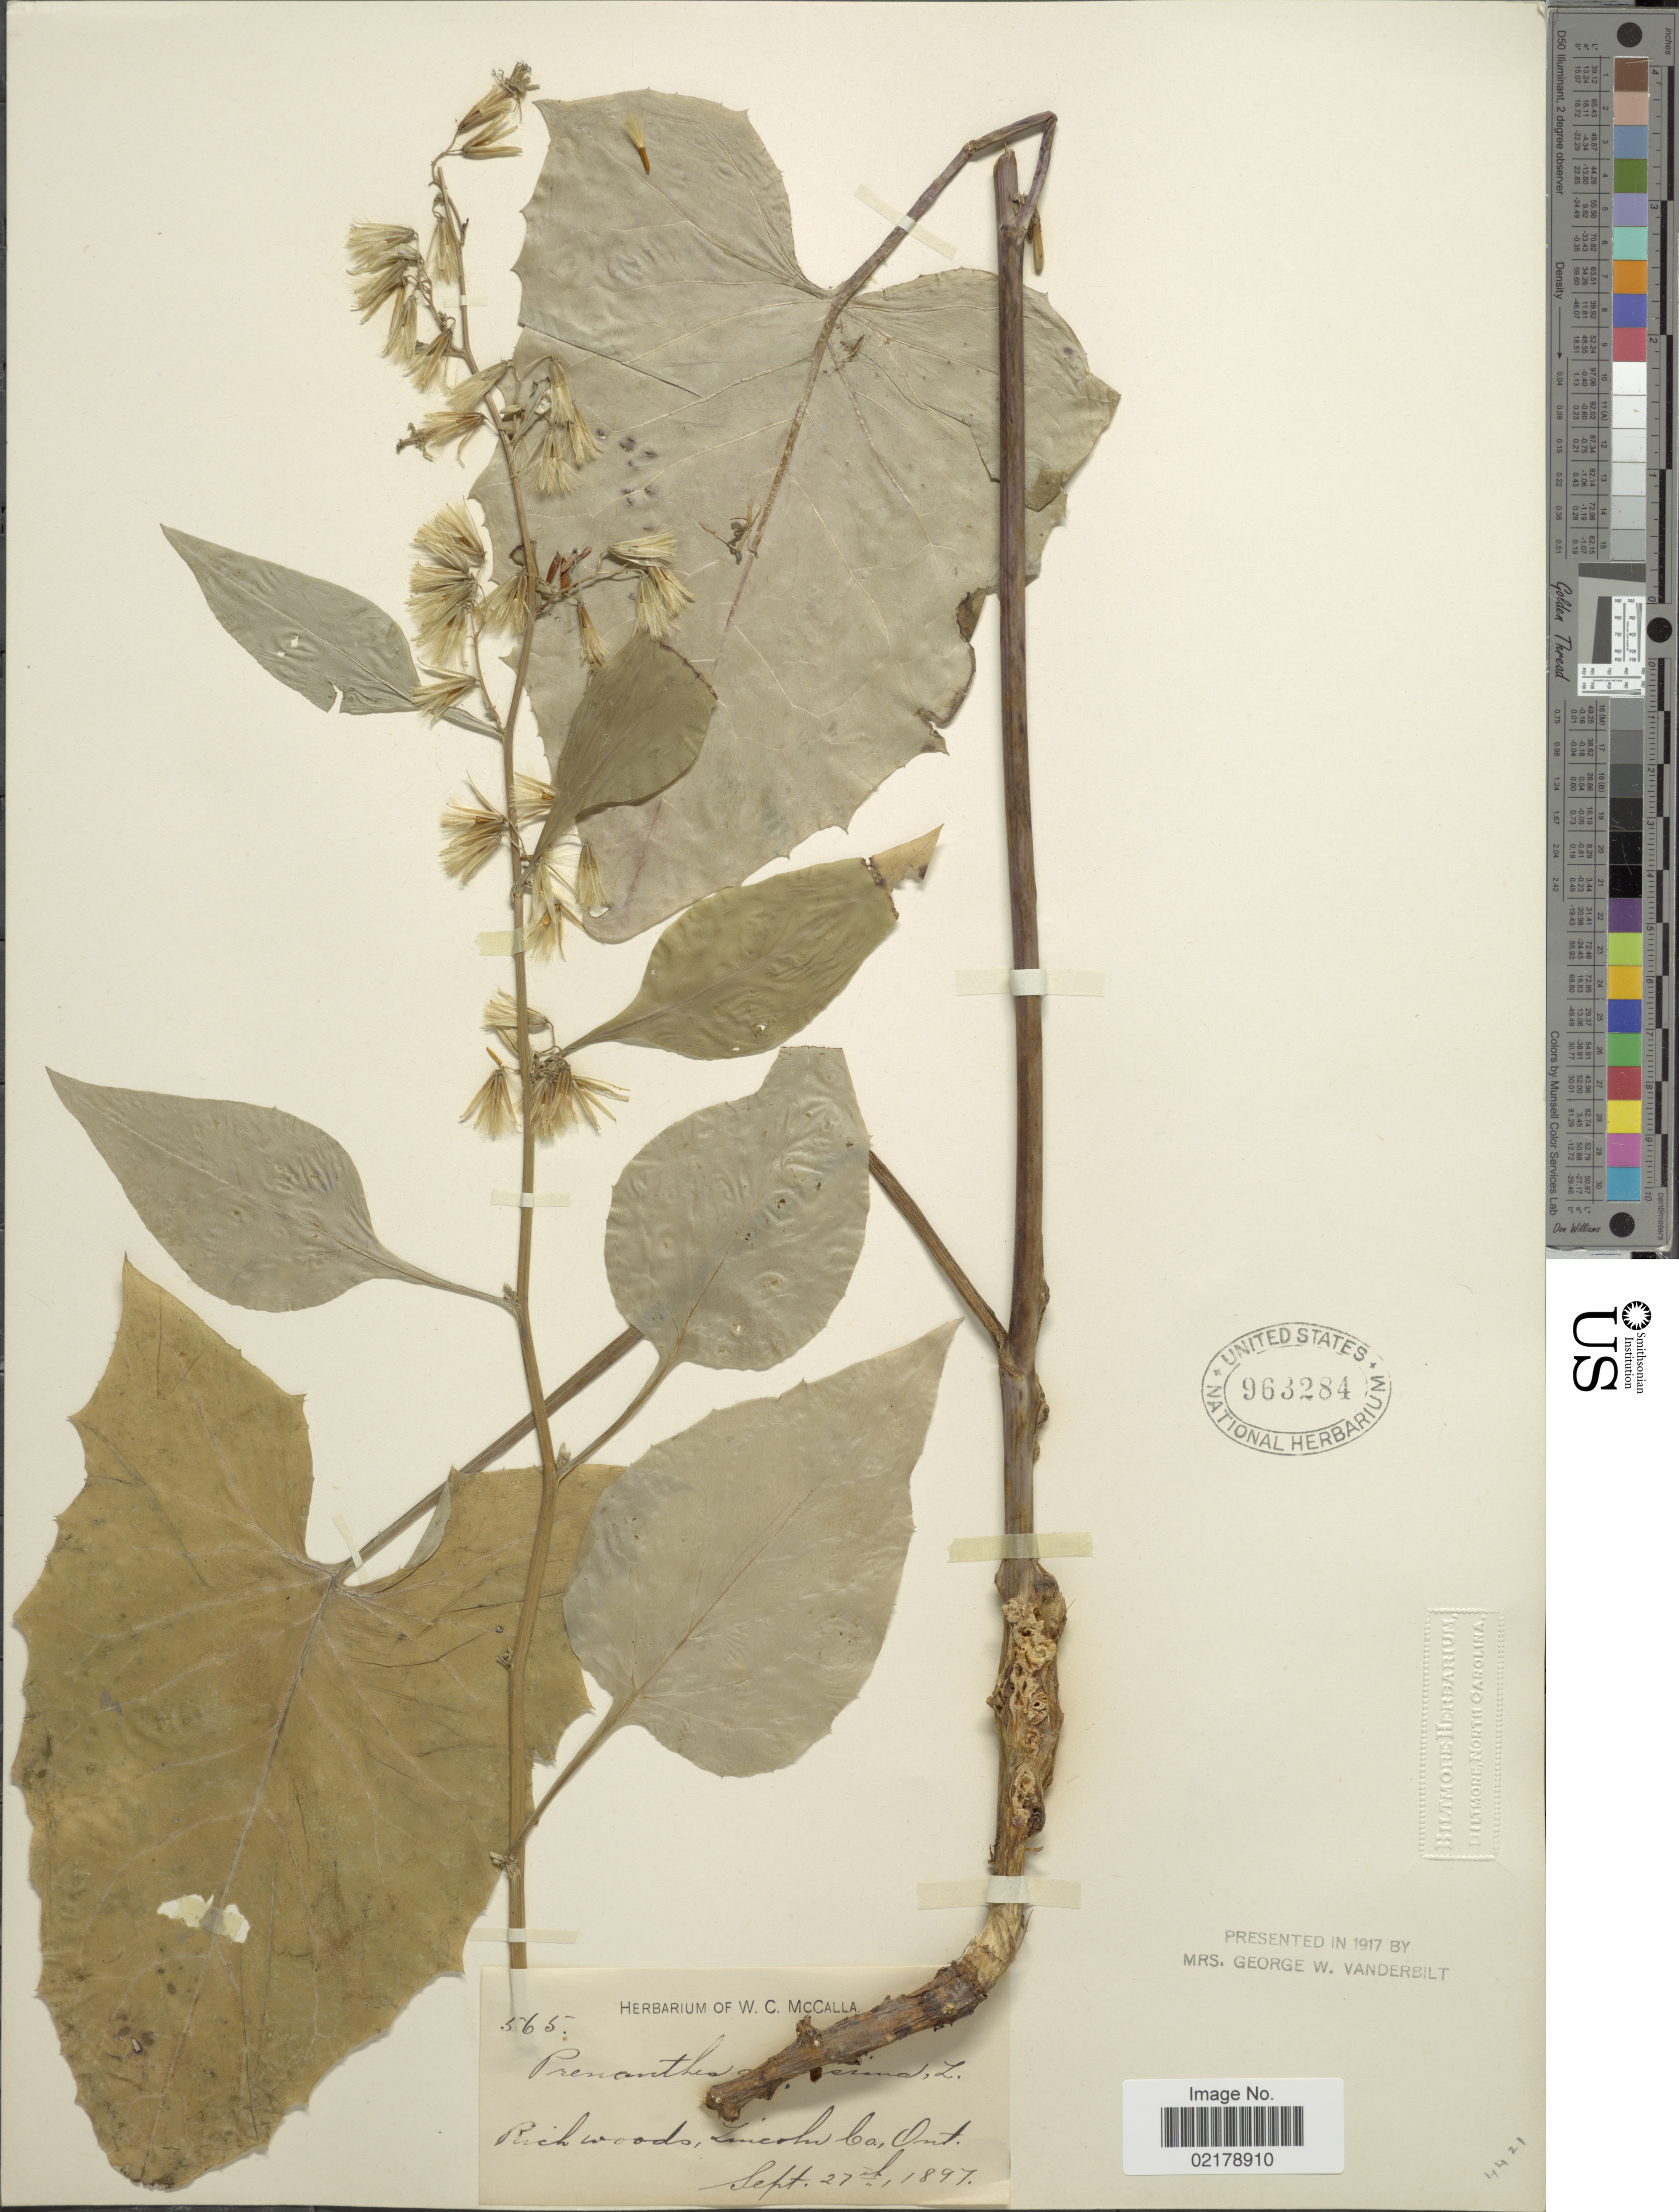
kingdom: Plantae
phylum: Tracheophyta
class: Magnoliopsida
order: Asterales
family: Asteraceae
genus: Nabalus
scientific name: Nabalus altissimus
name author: (L.) Hook.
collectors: ex herb. W. C. McCalla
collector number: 565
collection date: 1897-09-27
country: Canada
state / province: Ontario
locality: Rich woods, Lincoln Co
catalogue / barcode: US 963284